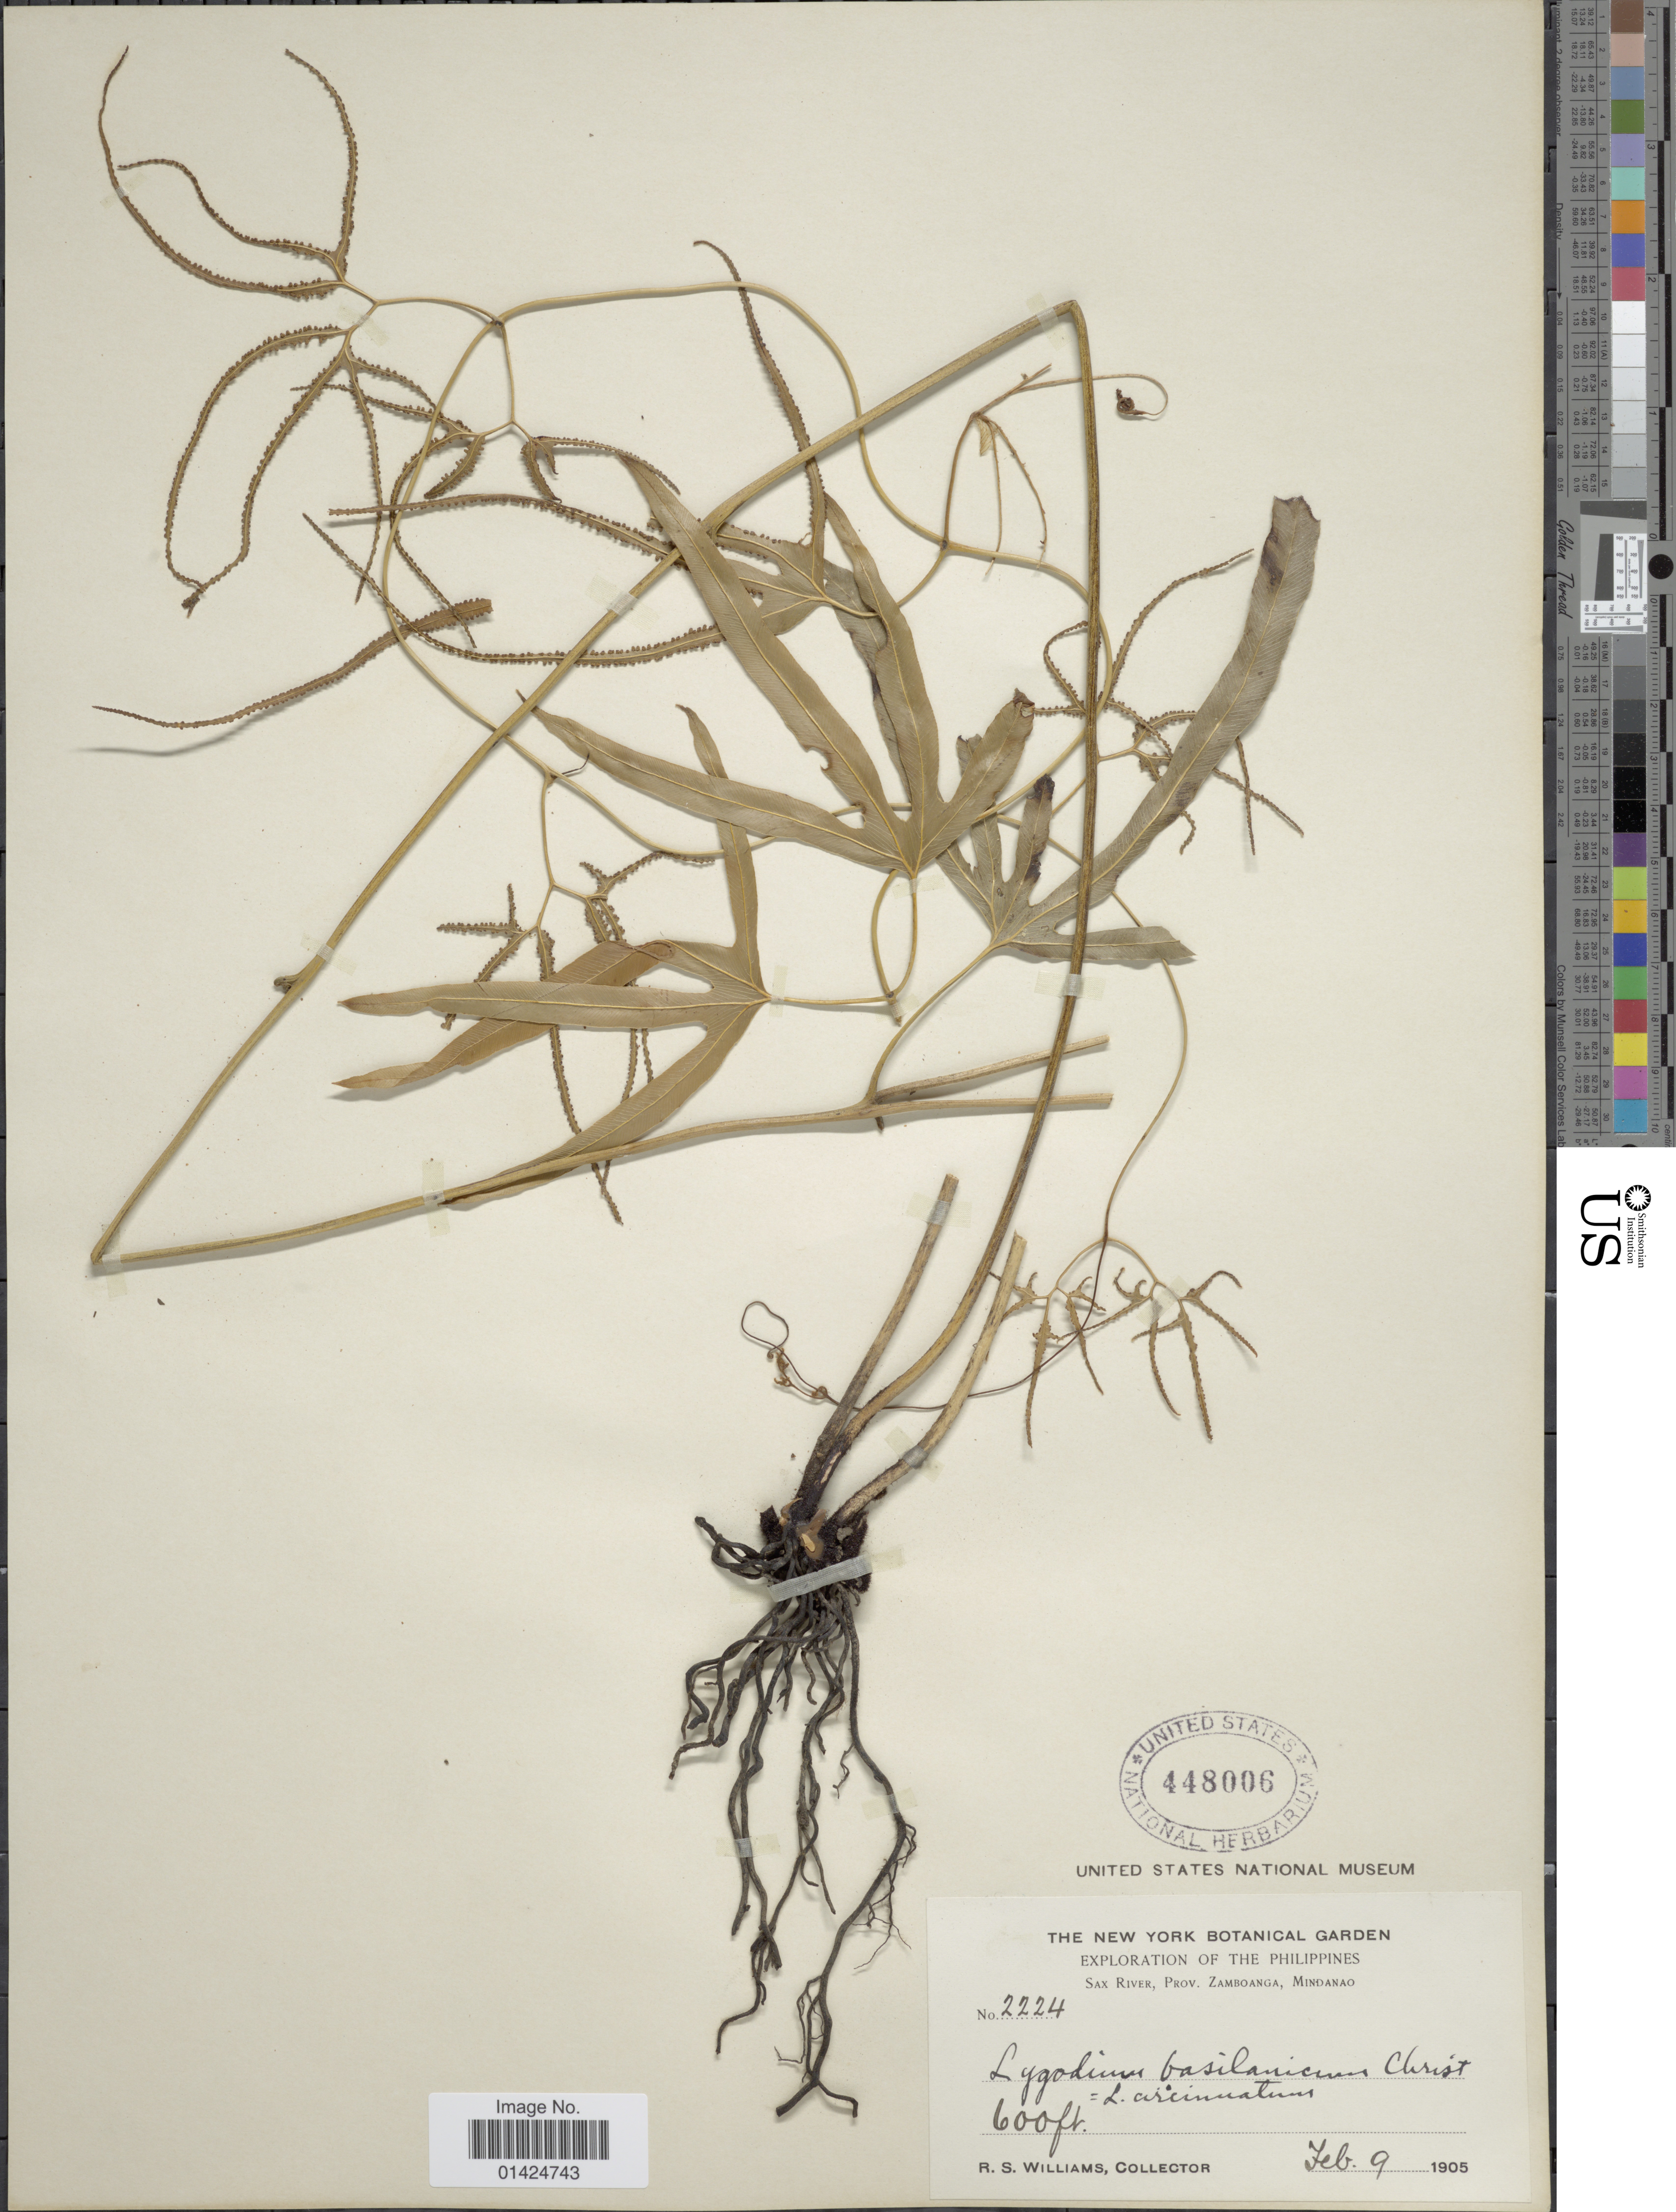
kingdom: Plantae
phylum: Tracheophyta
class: Polypodiopsida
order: Schizaeales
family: Lygodiaceae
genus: Lygodium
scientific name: Lygodium circinnatum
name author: (Burm. f.) Sw.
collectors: R. S. Williams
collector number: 2224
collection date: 1905-02-09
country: Philippines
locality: Sax River, Prov. Zamboanga, Mindanao.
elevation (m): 1829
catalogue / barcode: US 448006